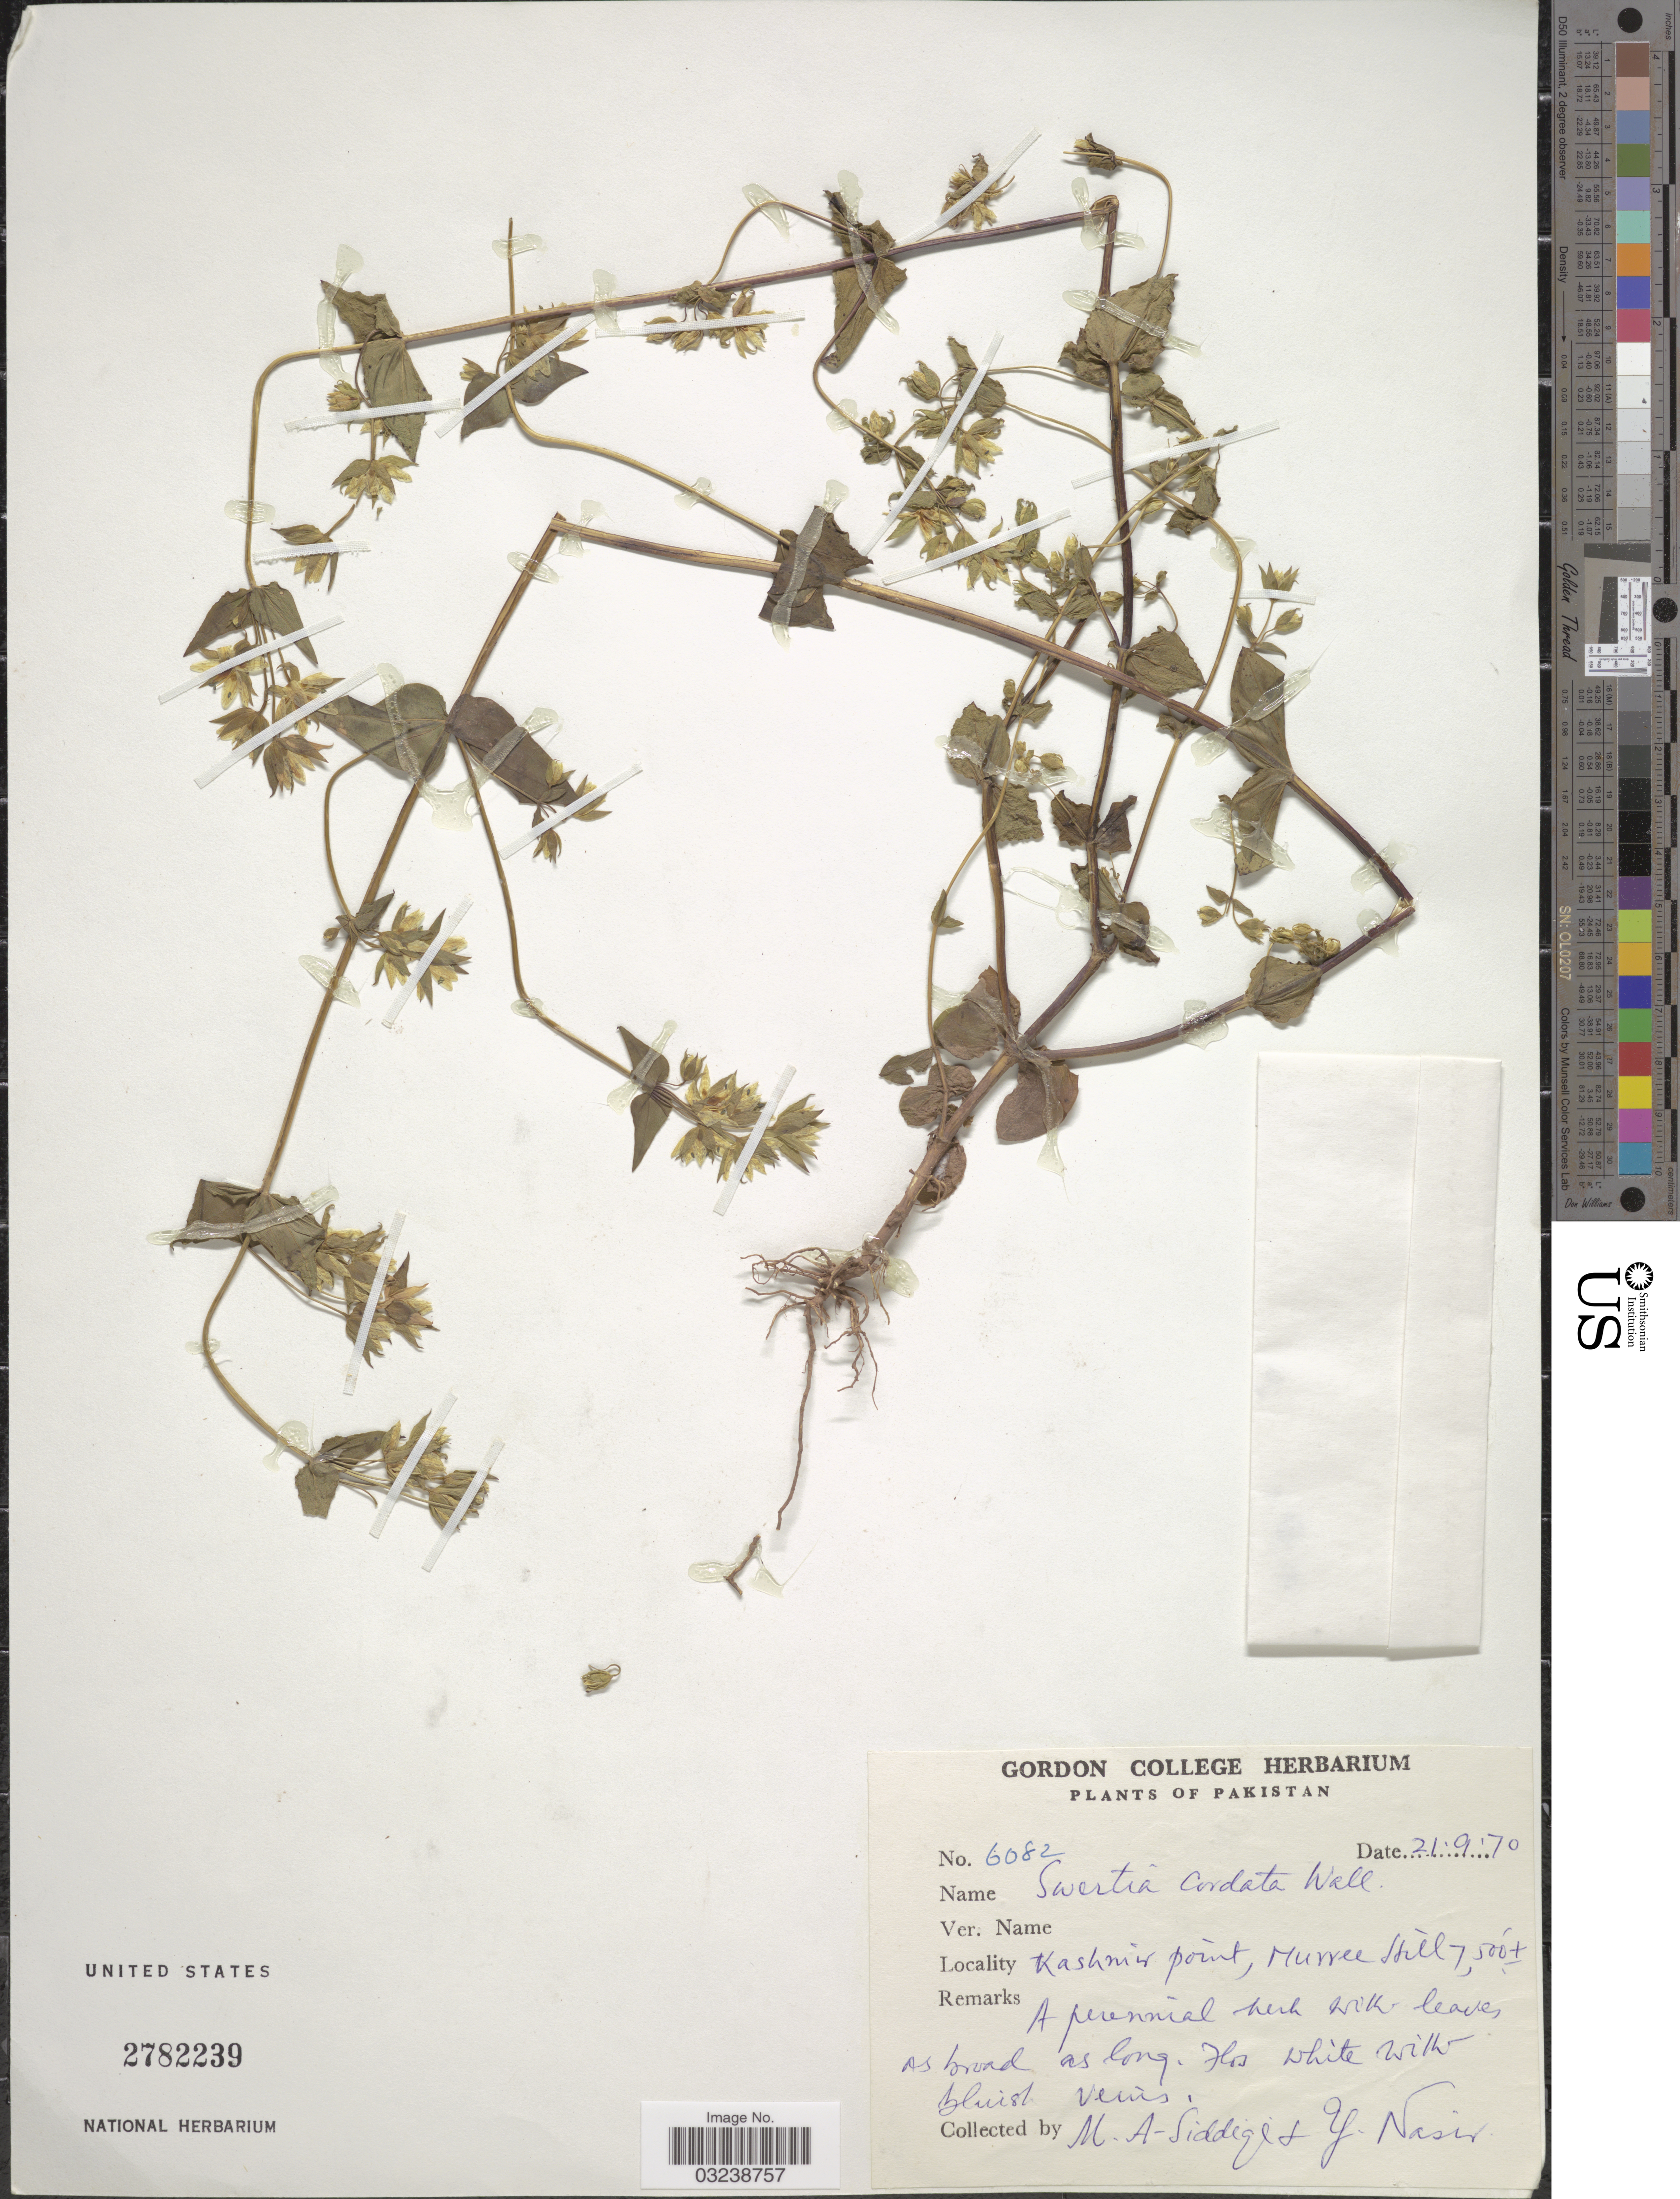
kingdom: Plantae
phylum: Tracheophyta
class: Magnoliopsida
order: Gentianales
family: Gentianaceae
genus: Swertia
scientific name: Swertia cordata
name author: (Wall. ex G. Don) C.B. Clarke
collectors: M. Siddiqi & Y. Nasir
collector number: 6082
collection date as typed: Transcribed d/m/y: 21/9/70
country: Pakistan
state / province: Azad Kashmir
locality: Kashmir point, Murree Hill.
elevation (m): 2286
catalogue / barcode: US 2782239